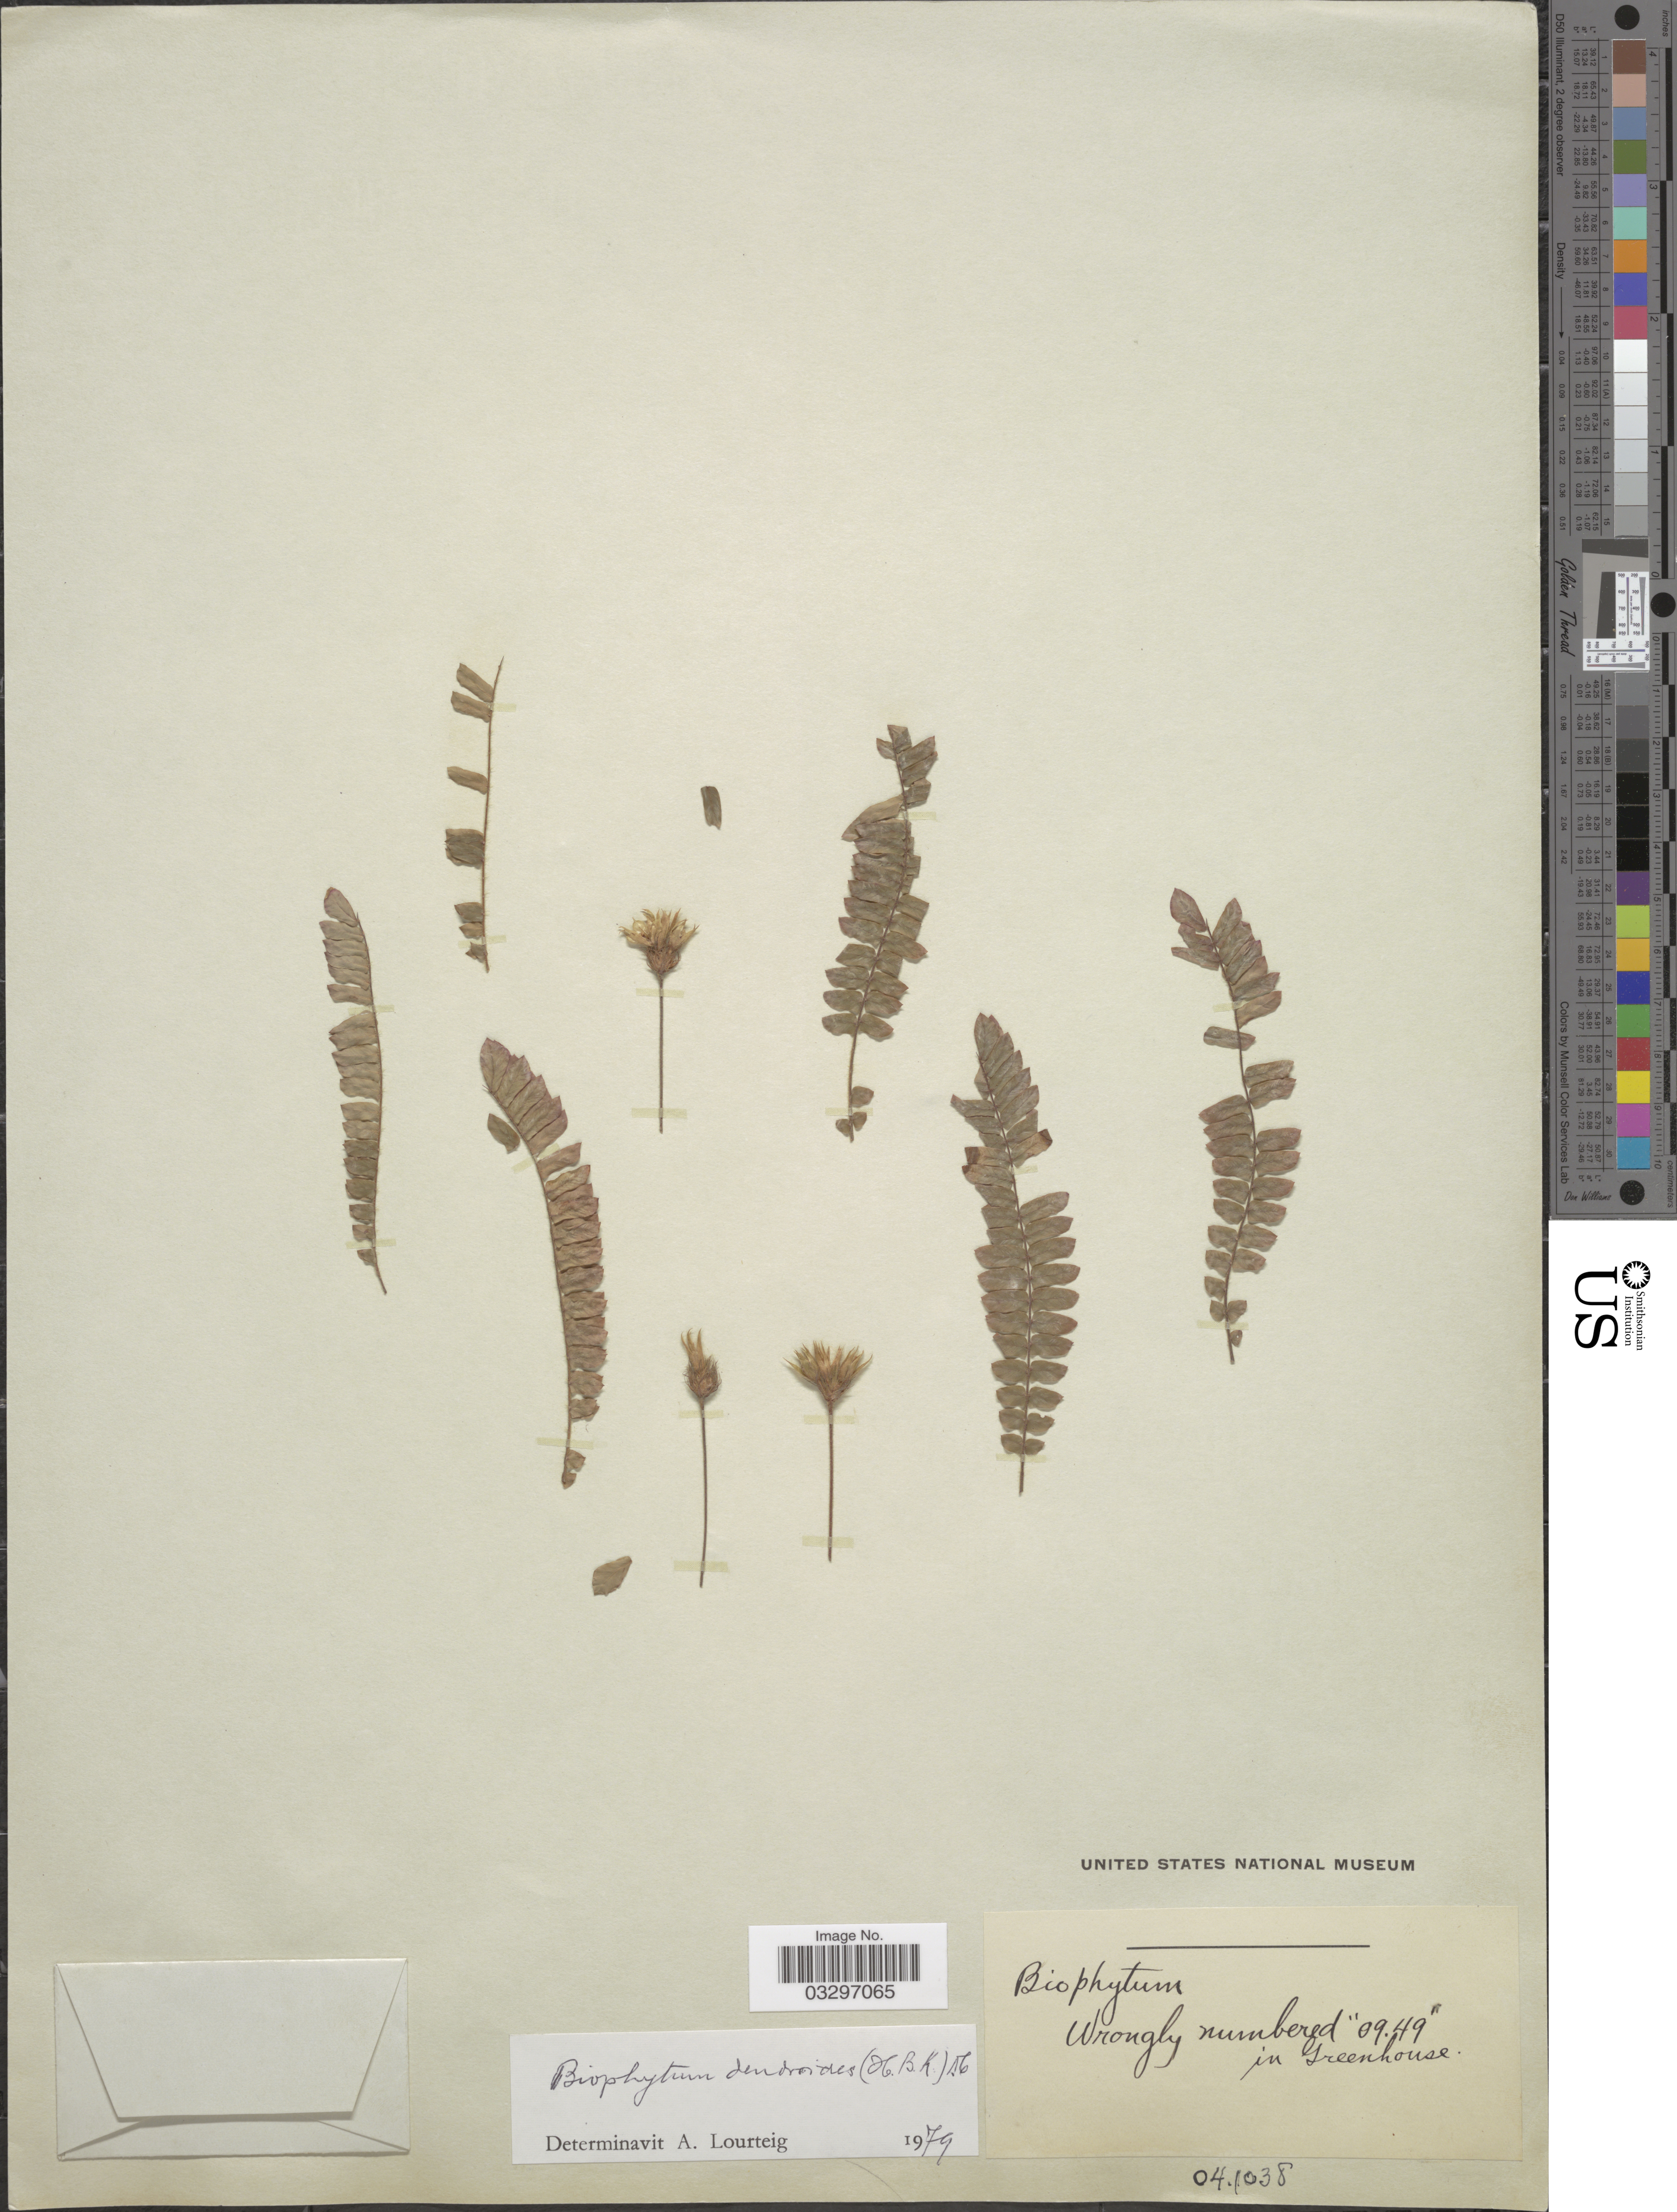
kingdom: Plantae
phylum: Tracheophyta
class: Magnoliopsida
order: Oxalidales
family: Oxalidaceae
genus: Biophytum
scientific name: Biophytum dendroides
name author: (Kunth) DC.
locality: In Greenhouse.